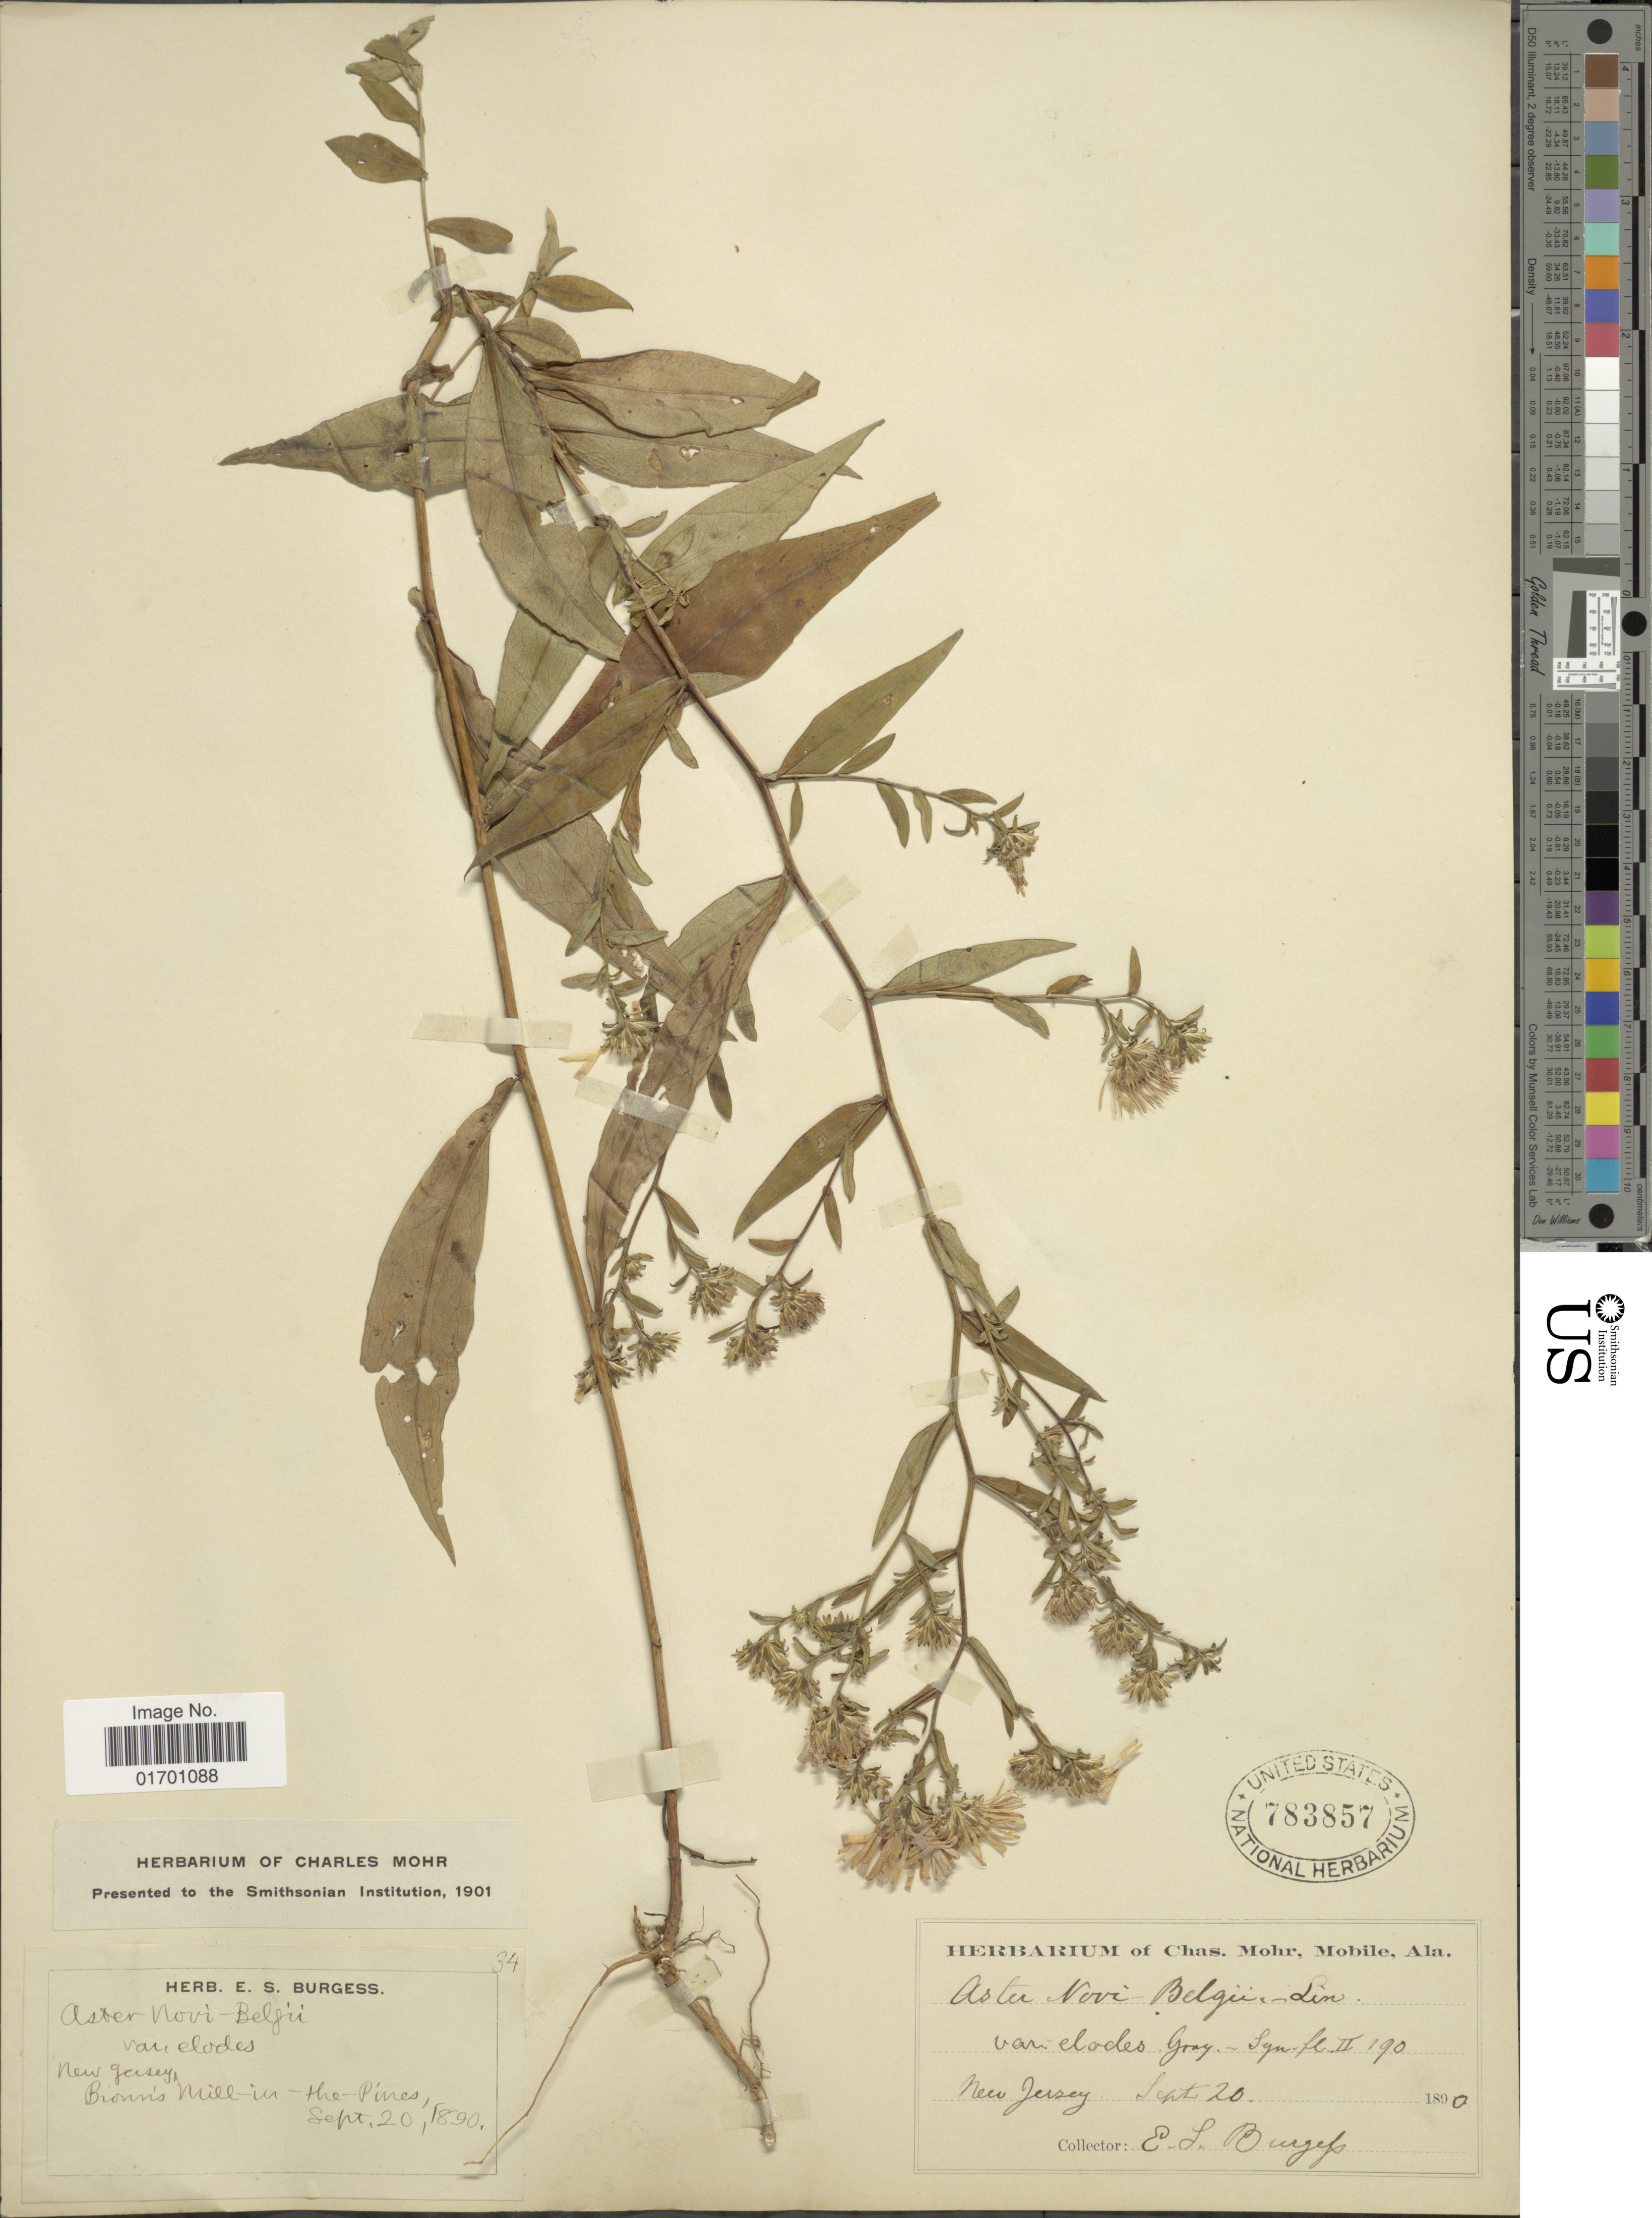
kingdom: Plantae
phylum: Tracheophyta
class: Magnoliopsida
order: Asterales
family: Asteraceae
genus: Symphyotrichum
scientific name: Symphyotrichum novi-belgii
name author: (L.) G.L. Nesom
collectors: E. Burgess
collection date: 1890-08-20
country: United States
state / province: New Jersey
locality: Bionnis Mill-in-the-Pines.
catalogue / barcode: US 783857